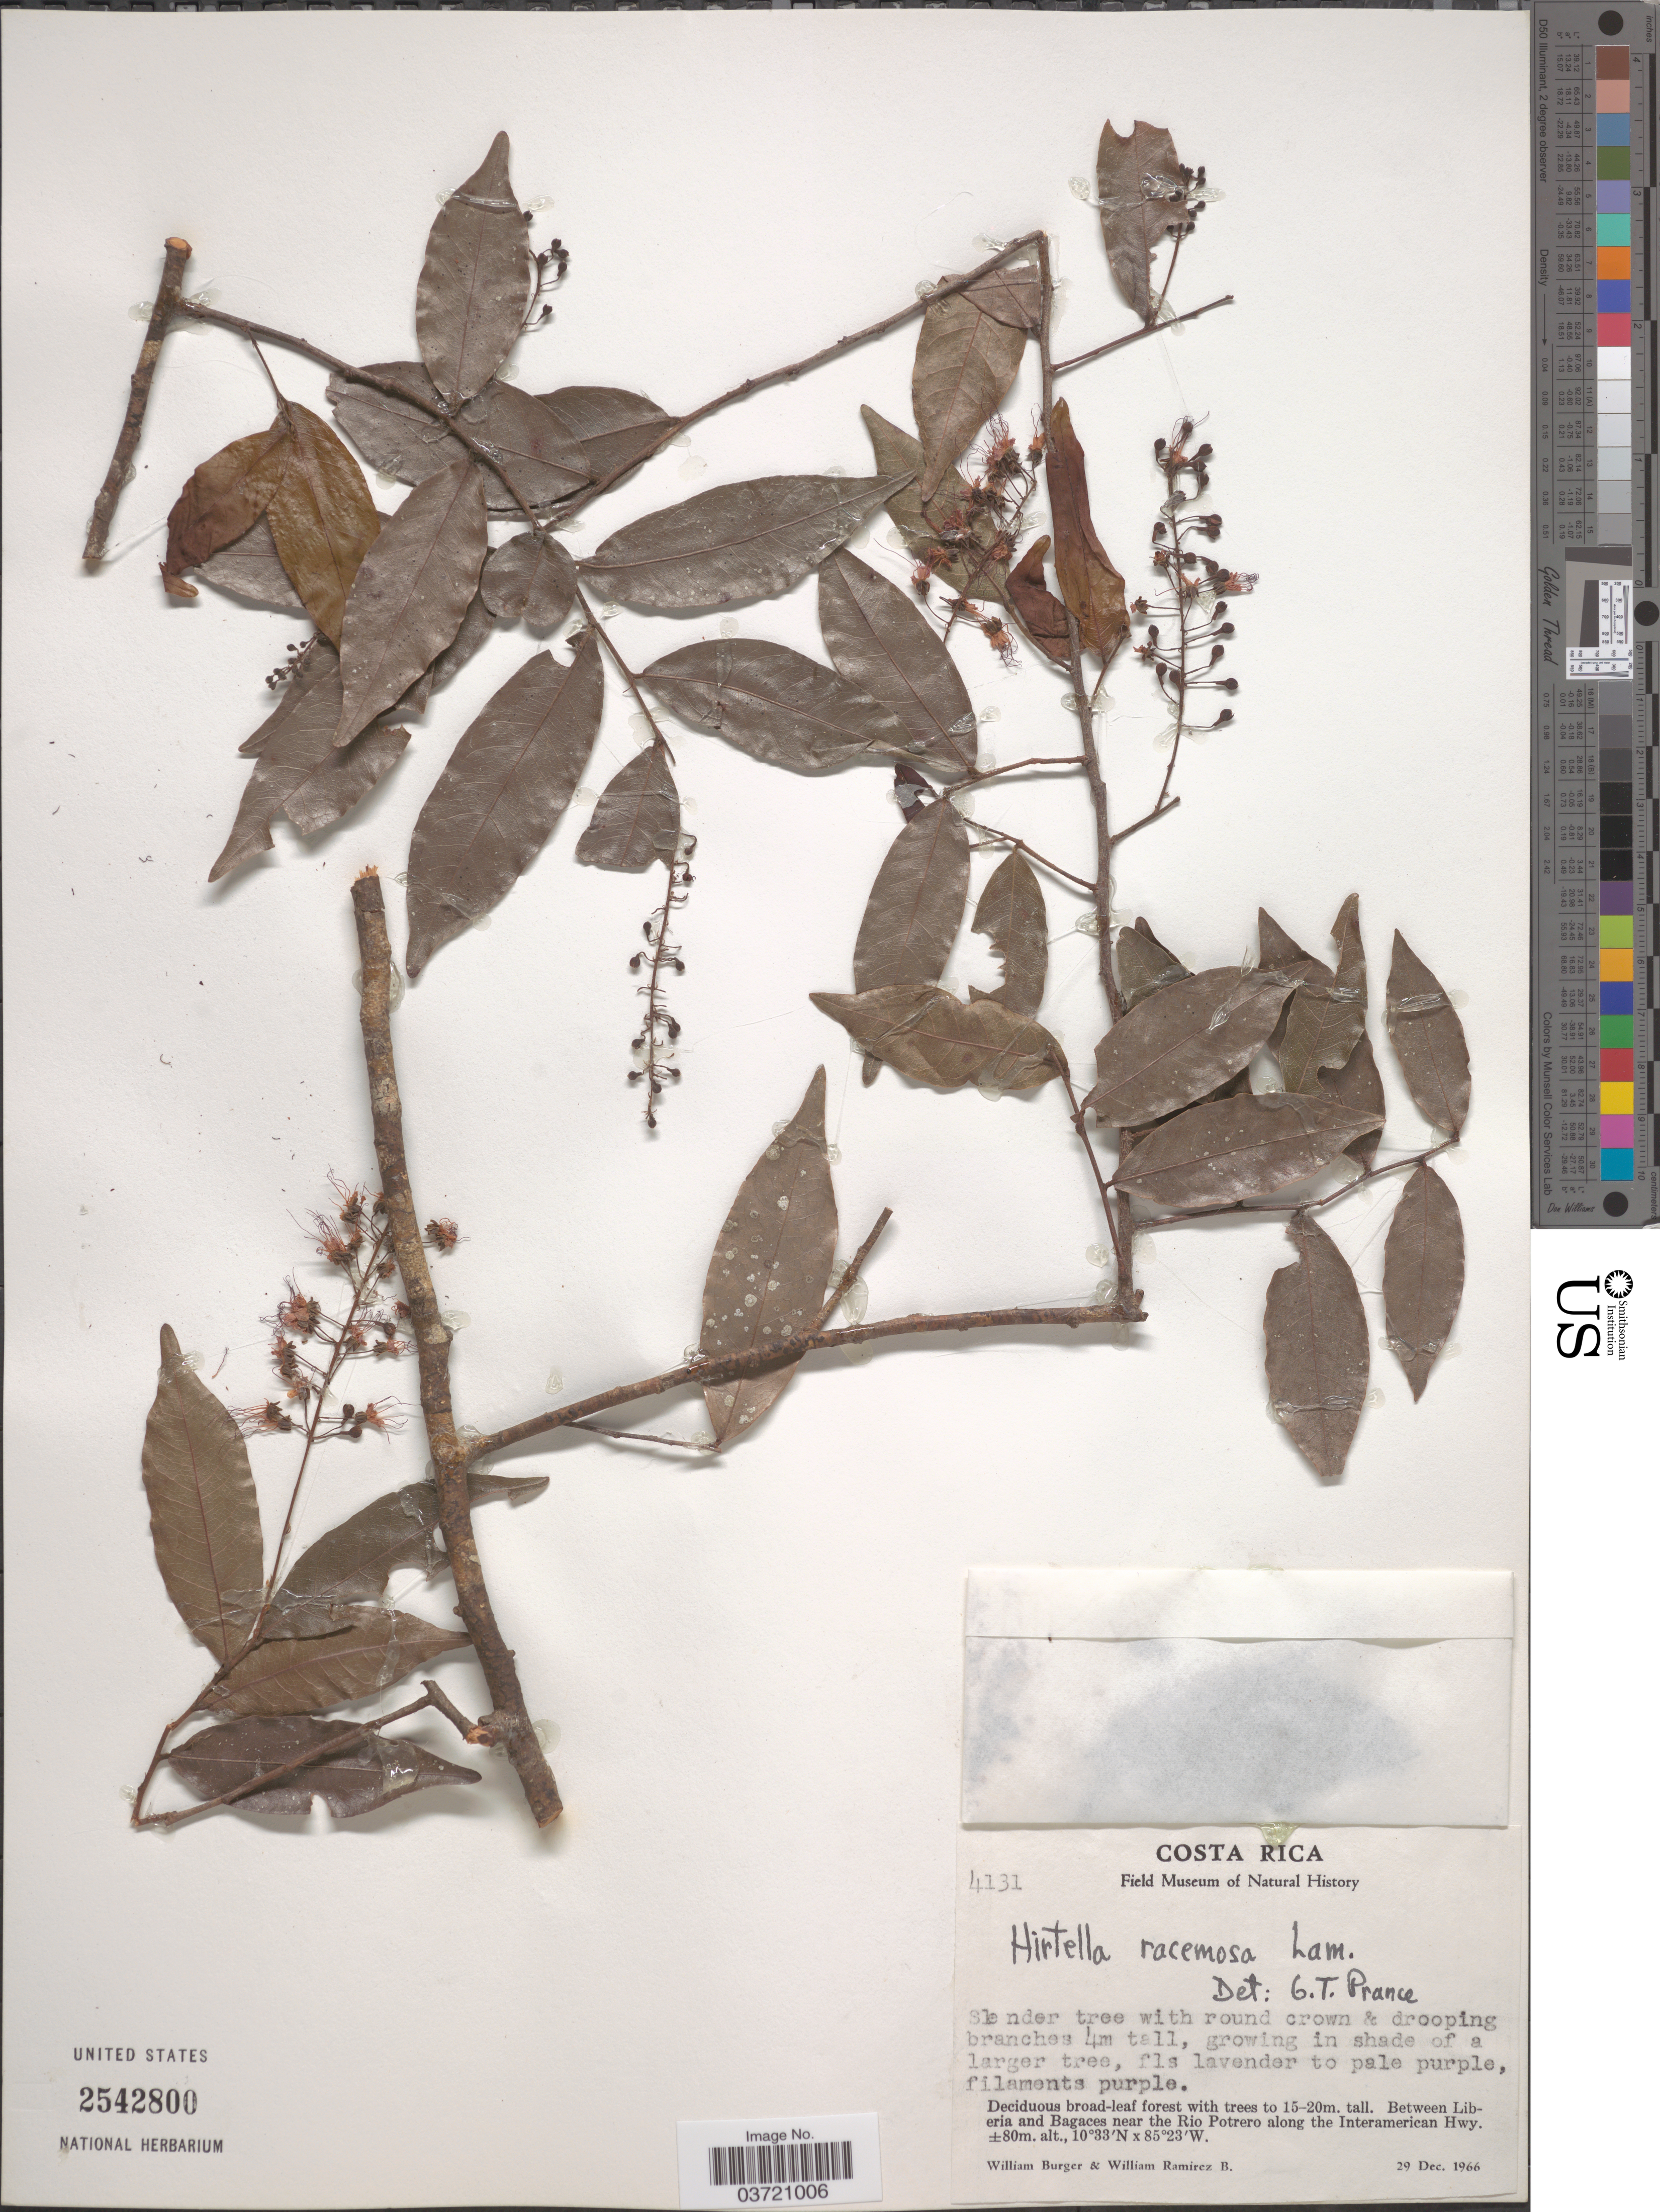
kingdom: Plantae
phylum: Tracheophyta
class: Magnoliopsida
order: Malpighiales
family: Chrysobalanaceae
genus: Hirtella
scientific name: Hirtella racemosa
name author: Lam.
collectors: W. Burger & W. Ramirez B.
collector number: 4131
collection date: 1966-12-29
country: Costa Rica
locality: Between Liberia and Bagaces near the Rio Potrero along the Interamerican Hwy.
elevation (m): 80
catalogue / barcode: US 2542800